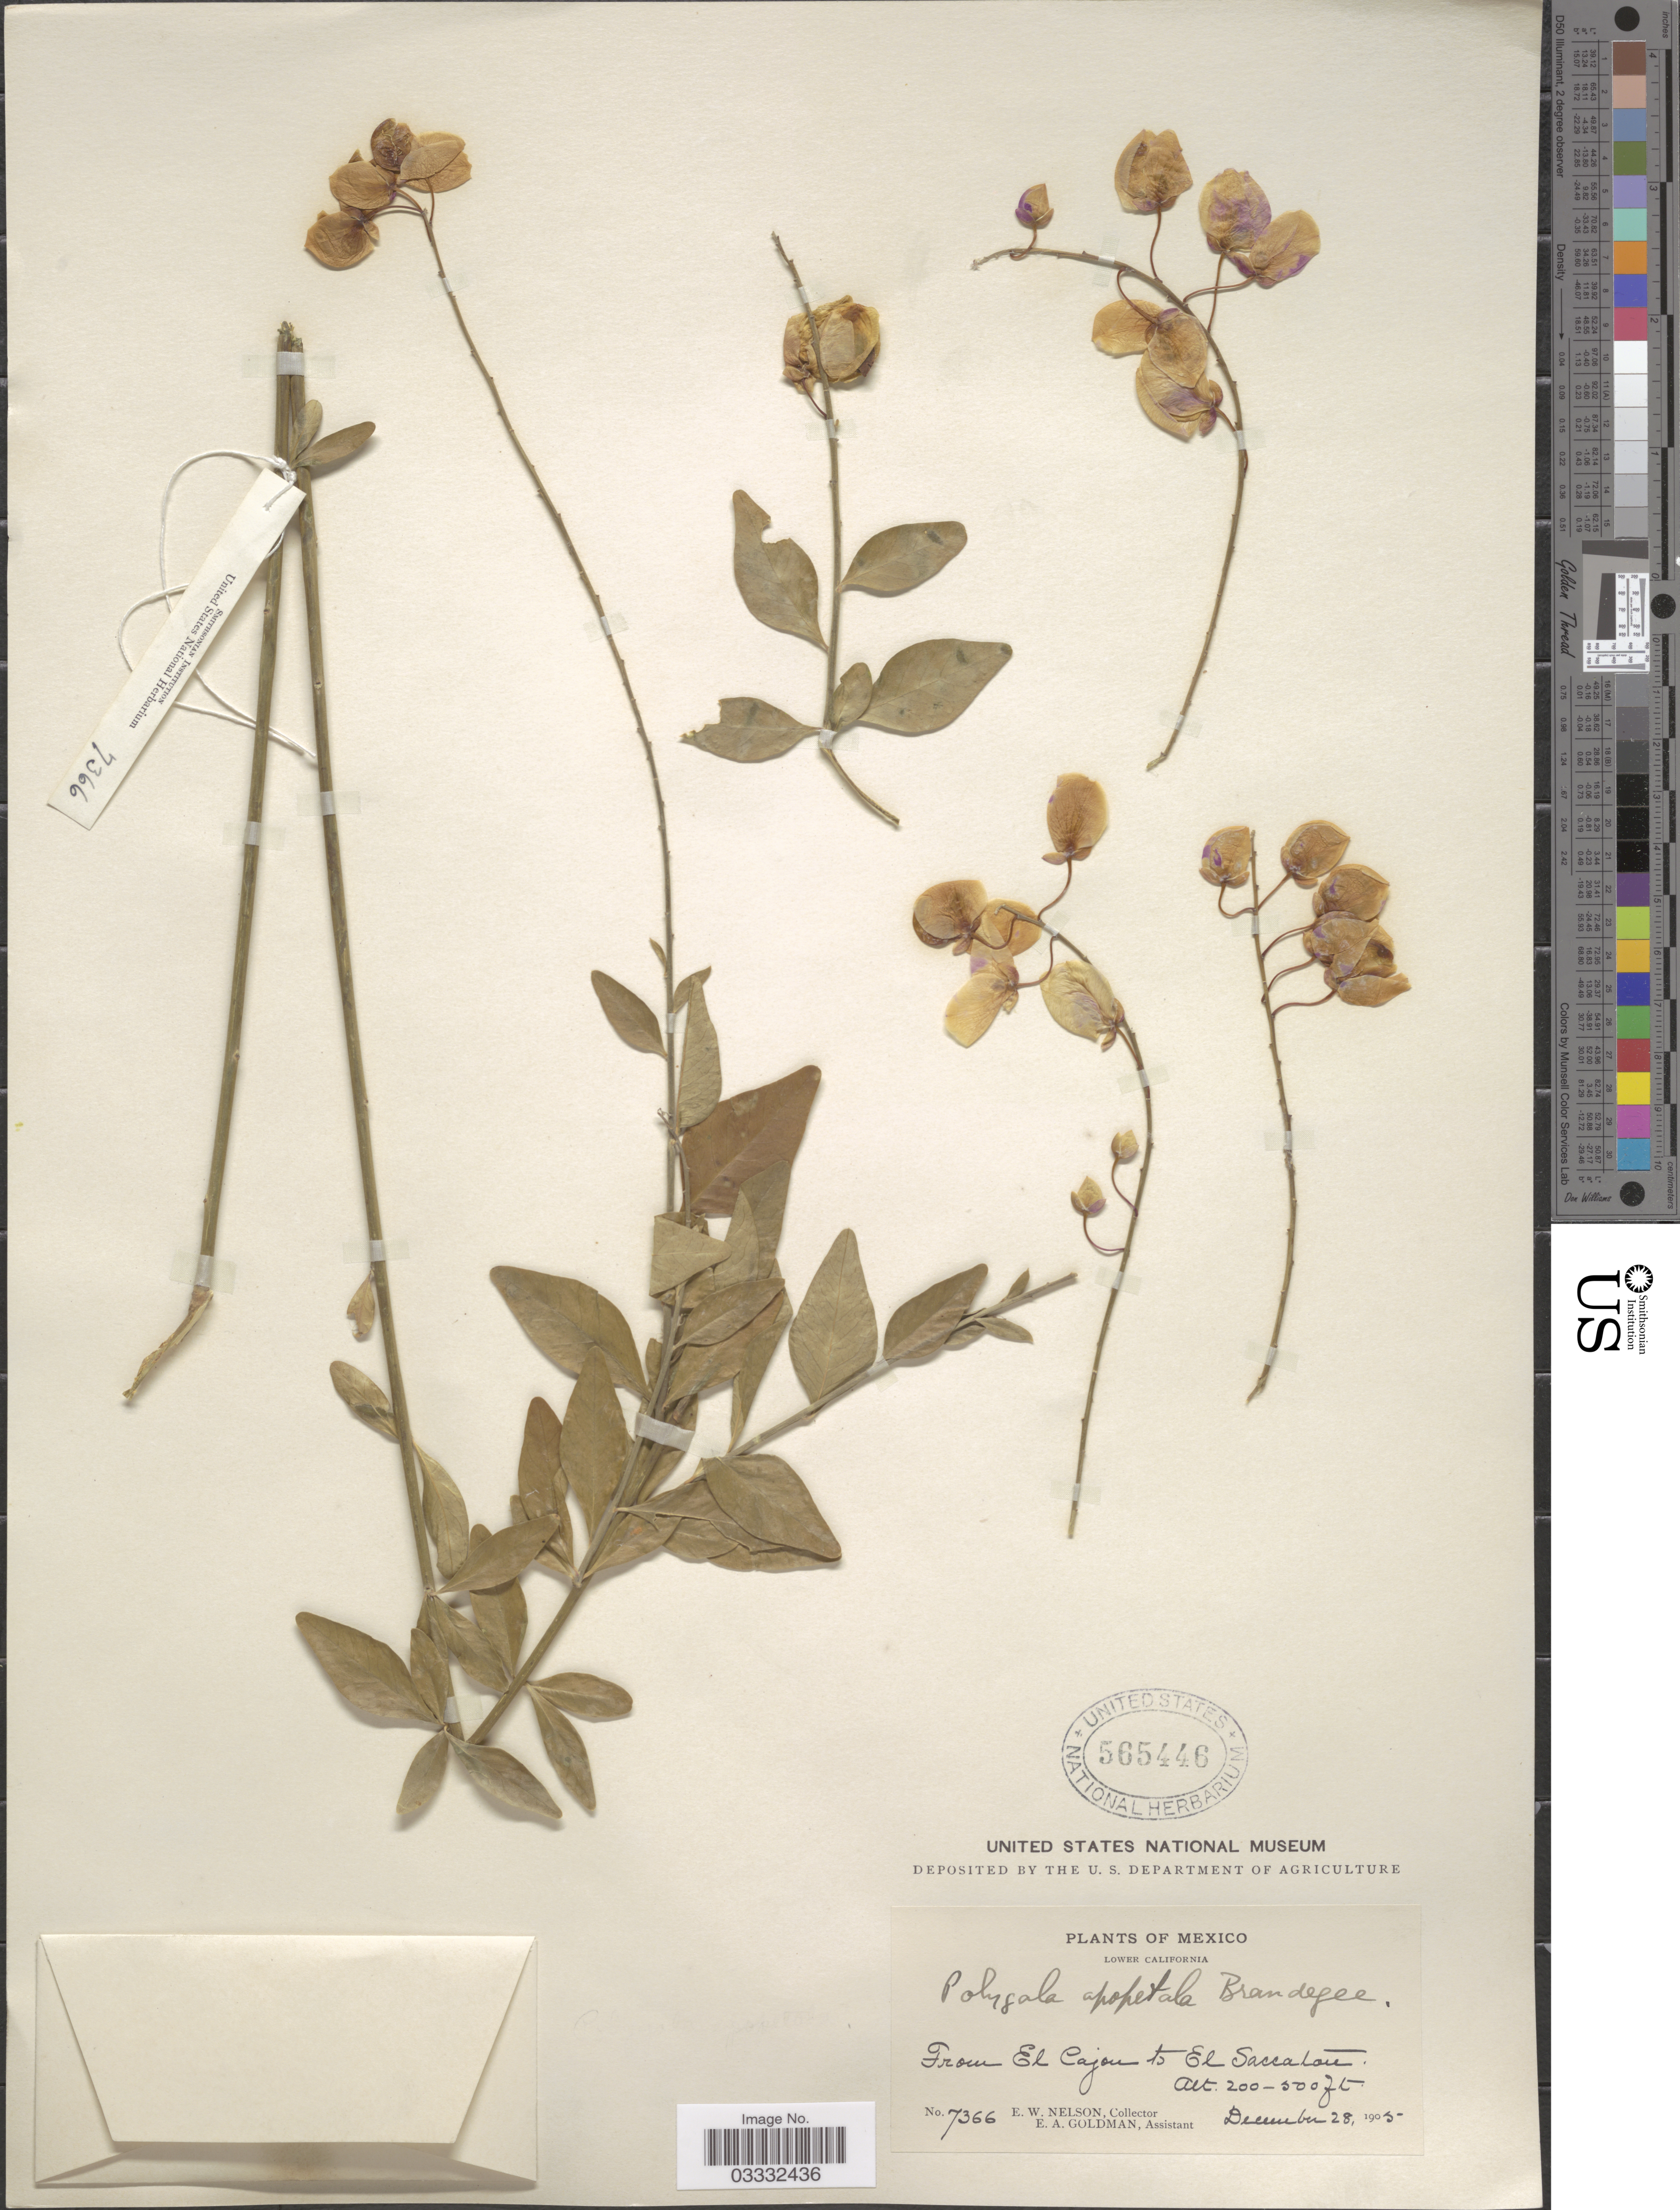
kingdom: Plantae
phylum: Tracheophyta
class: Magnoliopsida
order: Fabales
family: Polygalaceae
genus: Asemeia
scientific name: Asemeia apopetala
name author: (K. Brandegee) J.F.B. Pastore & J.R. Abbott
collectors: E. W. Nelson & E. A. Goldman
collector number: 7366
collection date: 1905-12-28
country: Mexico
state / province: Baja California Sur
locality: Lower California. From El Cajon to El Saccaton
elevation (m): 61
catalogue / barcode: US 565446